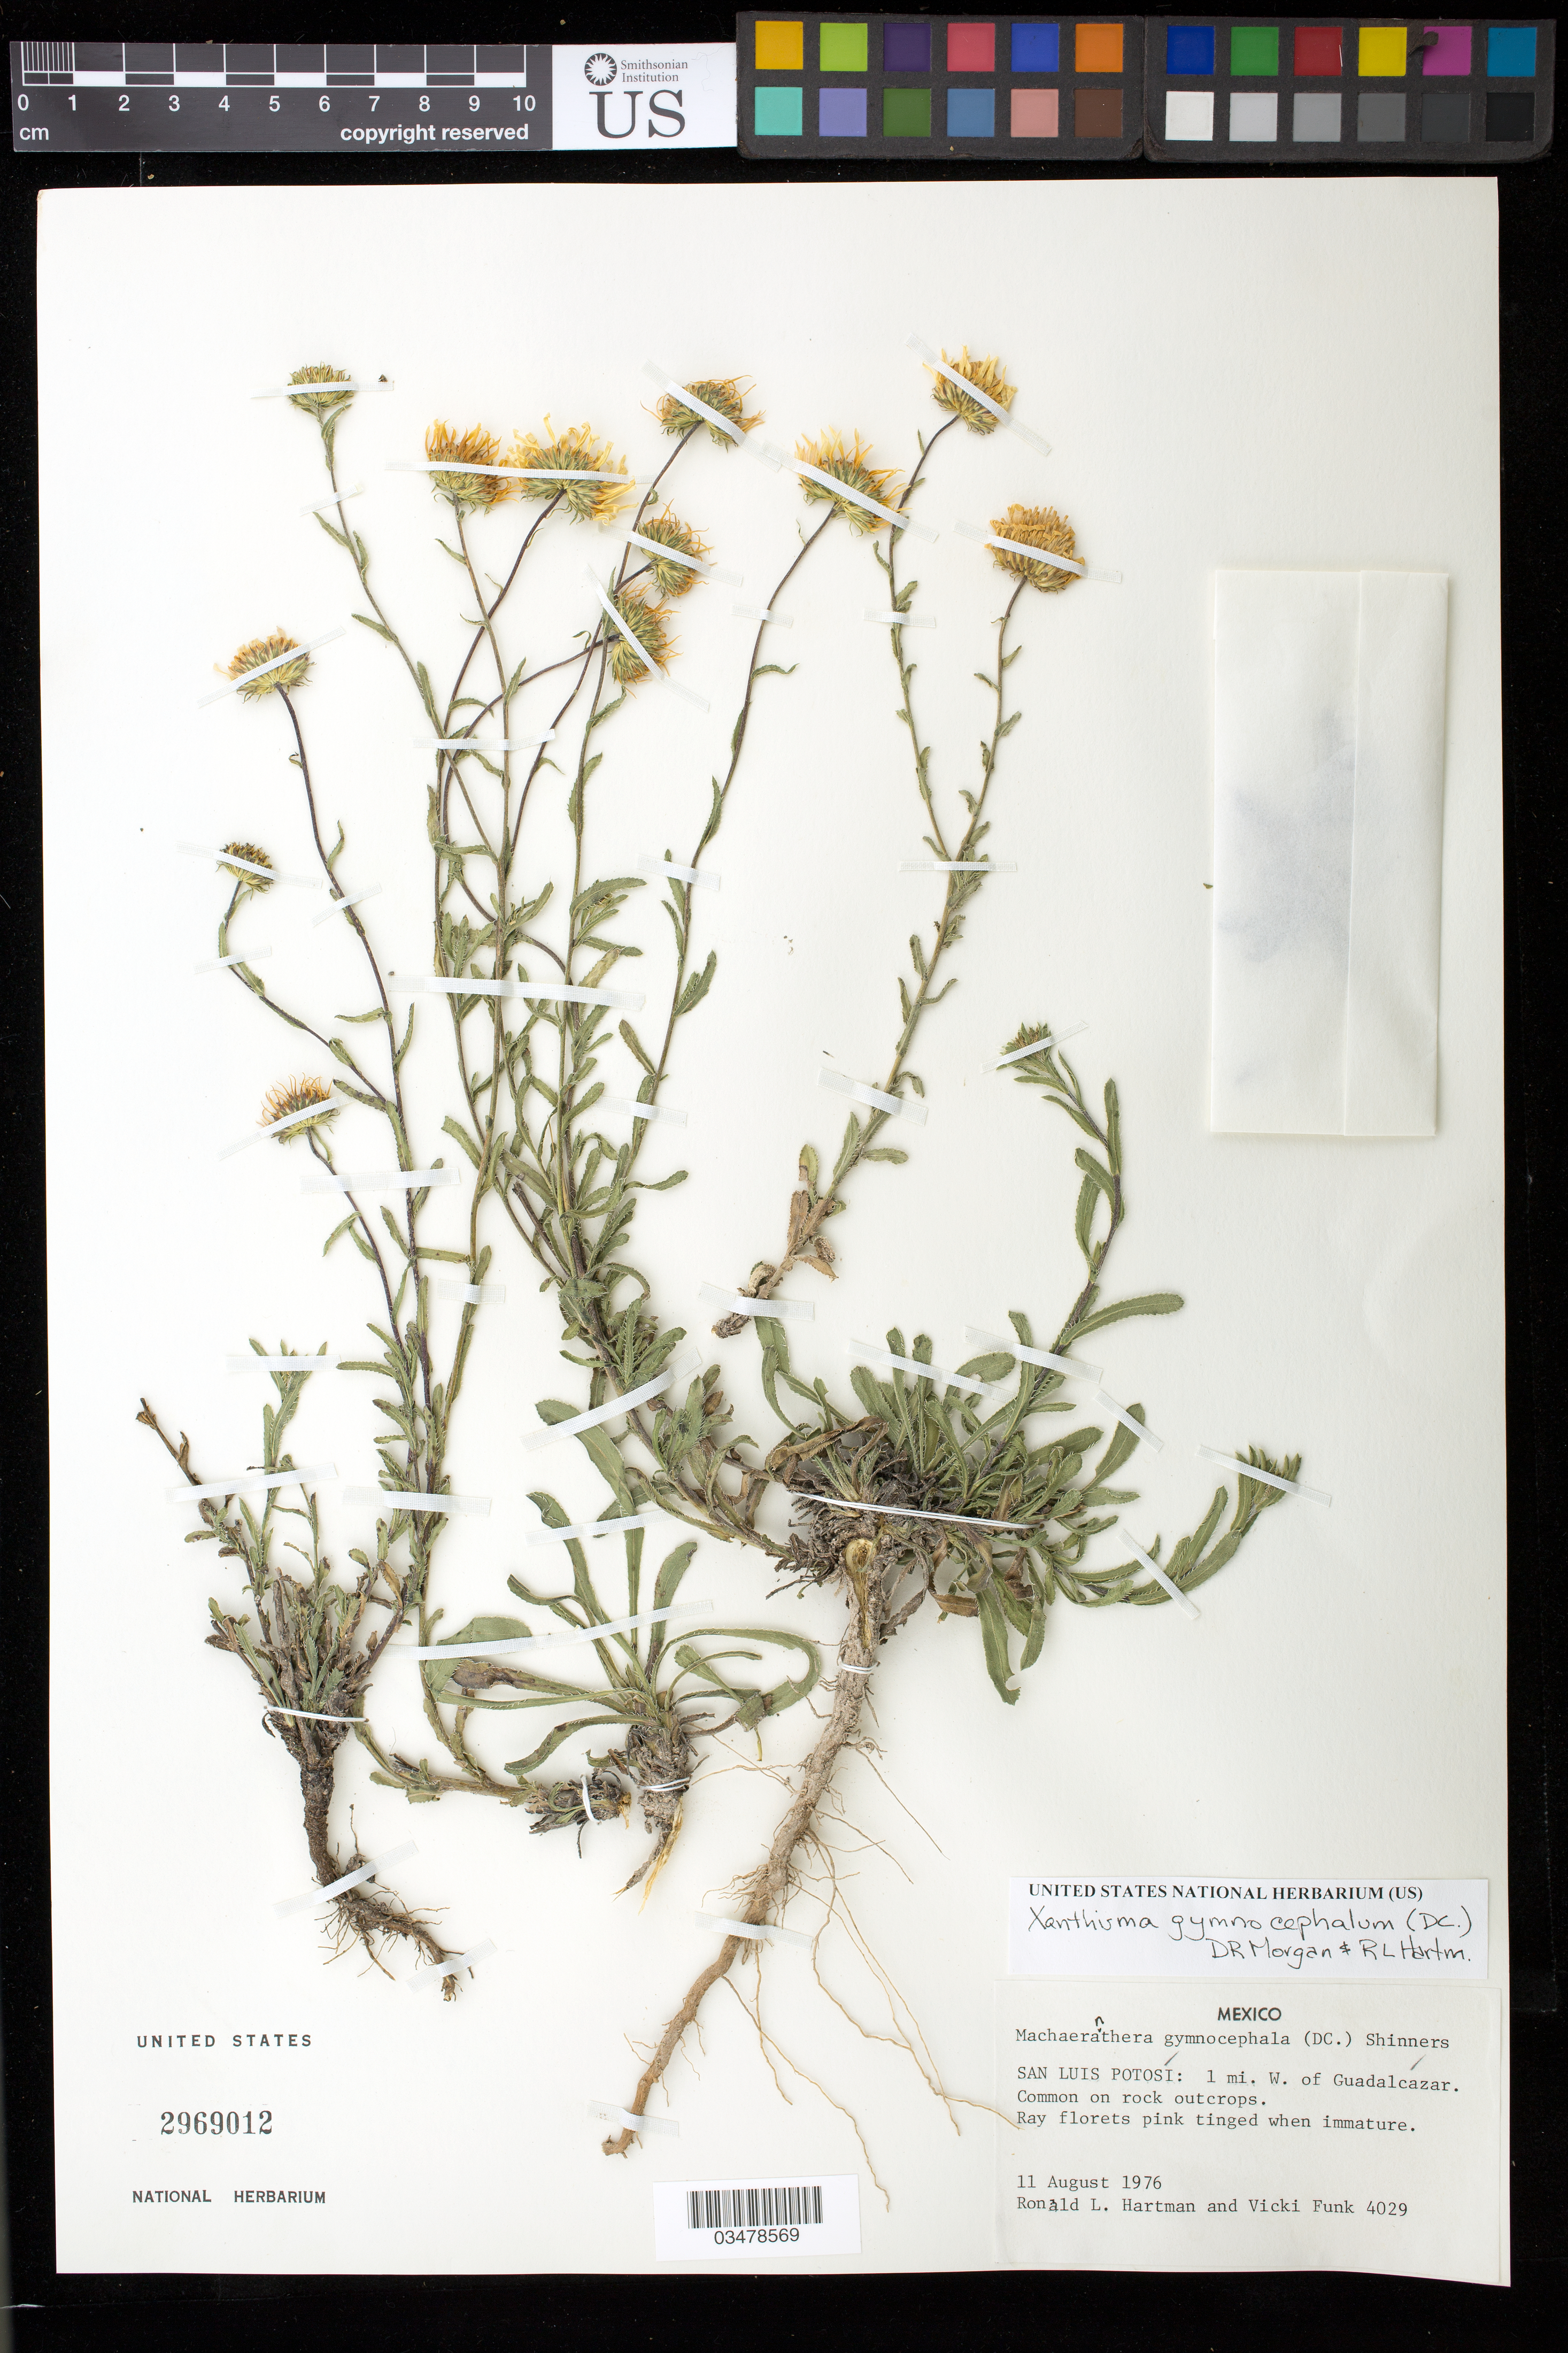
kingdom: Plantae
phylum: Tracheophyta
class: Magnoliopsida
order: Asterales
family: Asteraceae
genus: Xanthisma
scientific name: Xanthisma gymnocephalum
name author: (DC.) D. R. Morgan & R.L. Hartm.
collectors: R. Hartman & V. Funk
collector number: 4029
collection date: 1976-08-11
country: Mexico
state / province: San Luis Potosí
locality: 1 mi. W. of Guadalcazar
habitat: On rock outcrops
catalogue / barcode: US 2969012